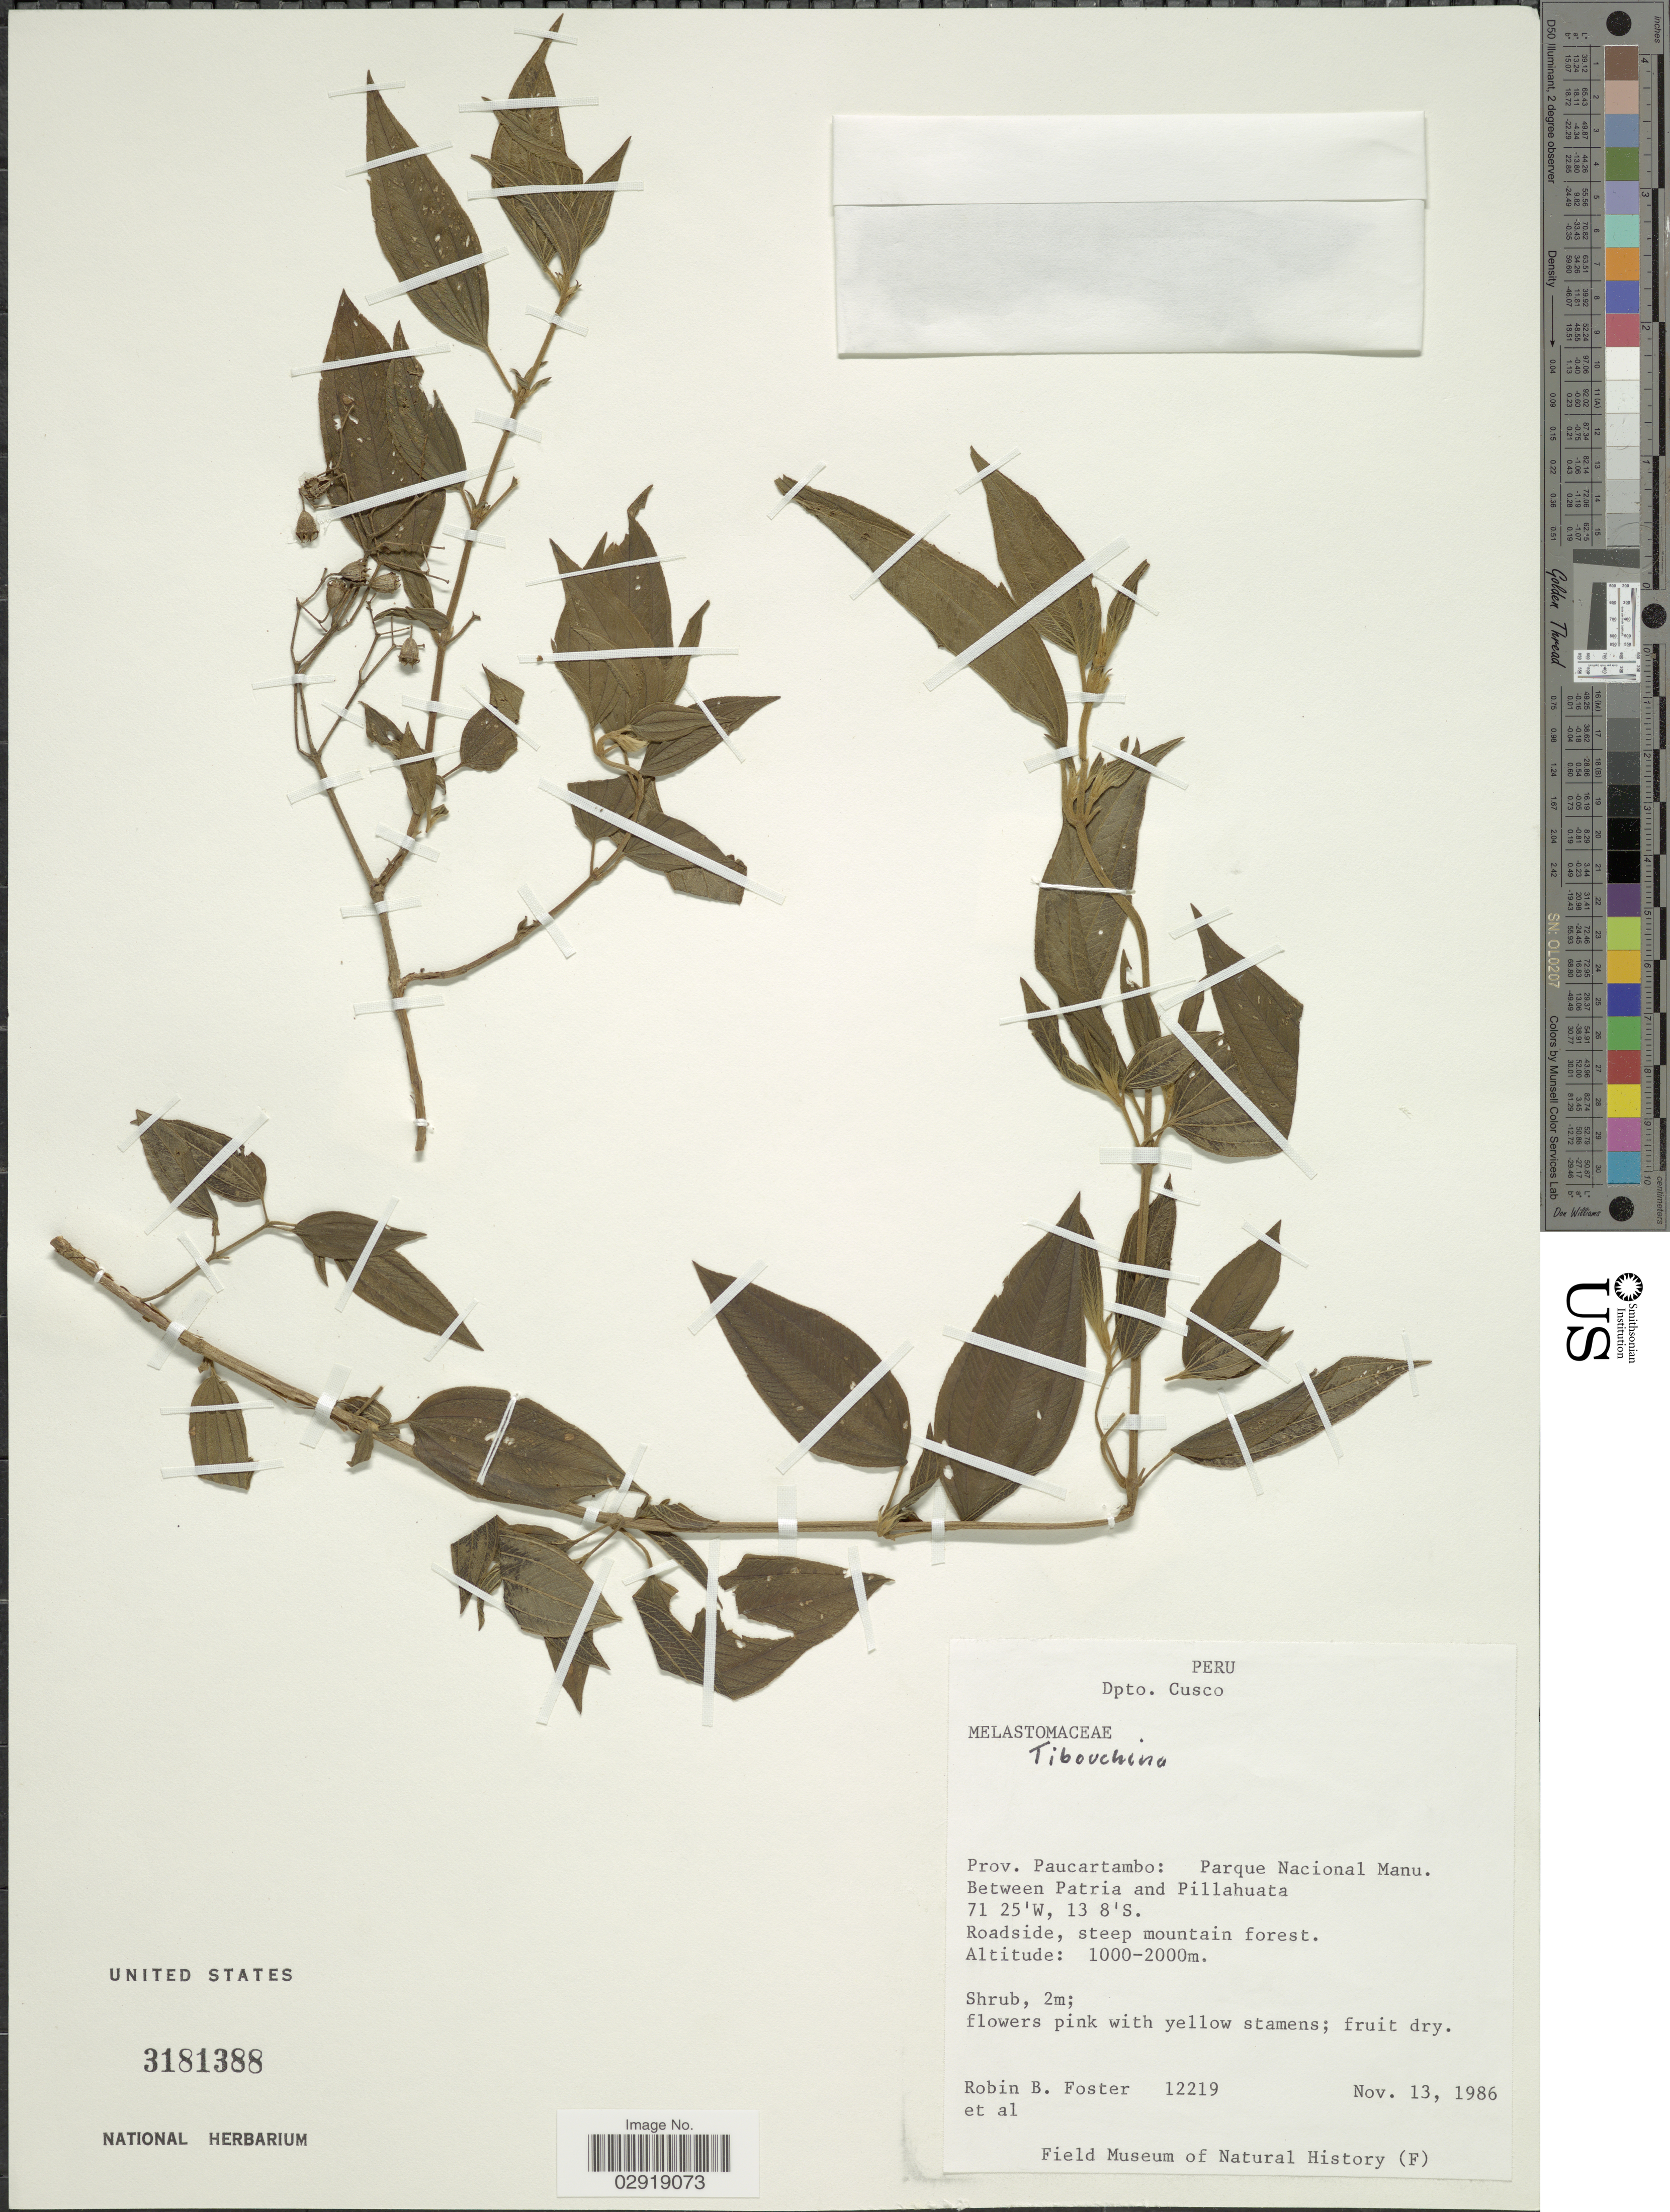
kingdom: Plantae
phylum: Tracheophyta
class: Magnoliopsida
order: Myrtales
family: Melastomataceae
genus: Chaetogastra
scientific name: Chaetogastra sp.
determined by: Michelangeli, F. A.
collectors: R. B. Foster & et al.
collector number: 12219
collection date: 1986-11-13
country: Peru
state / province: Cusco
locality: Dpto. Cusco. Prov. Paucartambo: Parque Nacional Manu. Between Patria and Pillahuata.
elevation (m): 1000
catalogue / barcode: US 3181388